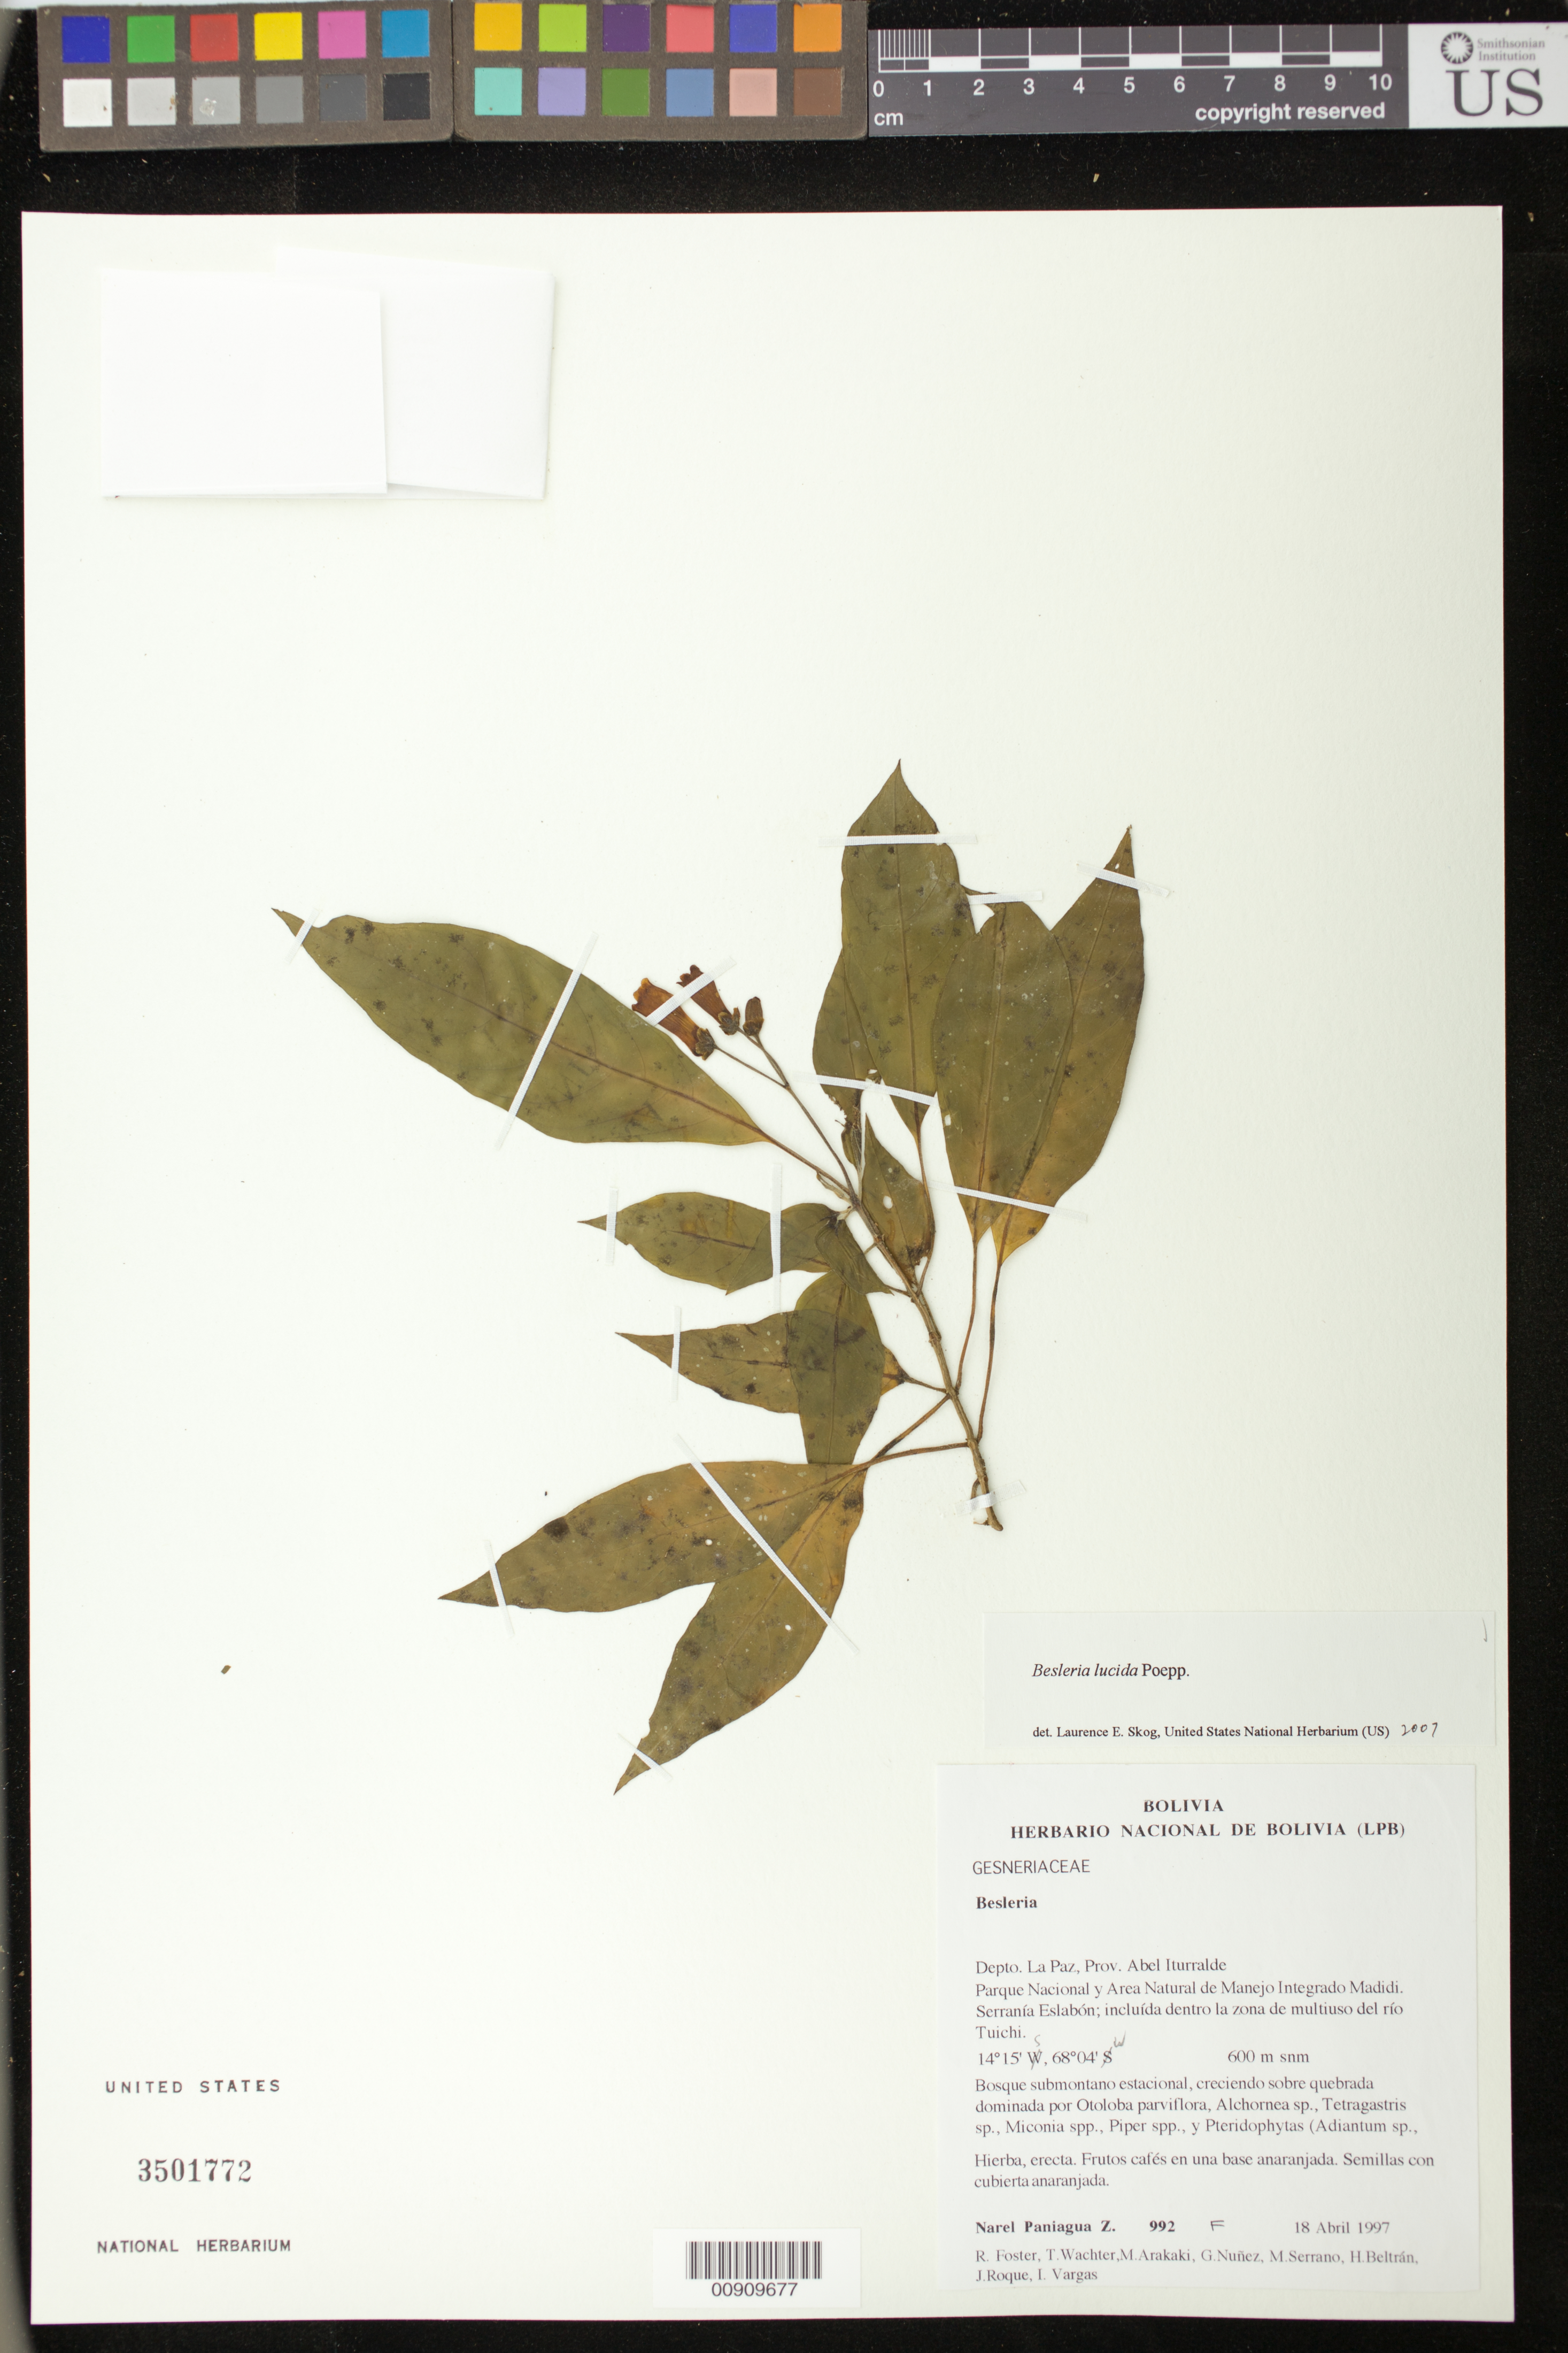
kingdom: Plantae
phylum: Tracheophyta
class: Magnoliopsida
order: Lamiales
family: Gesneriaceae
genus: Besleria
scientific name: Besleria lucida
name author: Poepp.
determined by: Skog, Laurence E.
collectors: N. Paniagua Zambrana & et al.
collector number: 992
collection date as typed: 18 Apr 1997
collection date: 1997-04-18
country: Bolivia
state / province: La Paz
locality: Depto. La Paz, Prov. Abel Iturralde, Parque Nacional y Area Natural de Manejo Integrado Madidi, Serranía Eslabón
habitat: Bosque submontano estacional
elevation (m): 600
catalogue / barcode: US 3501772